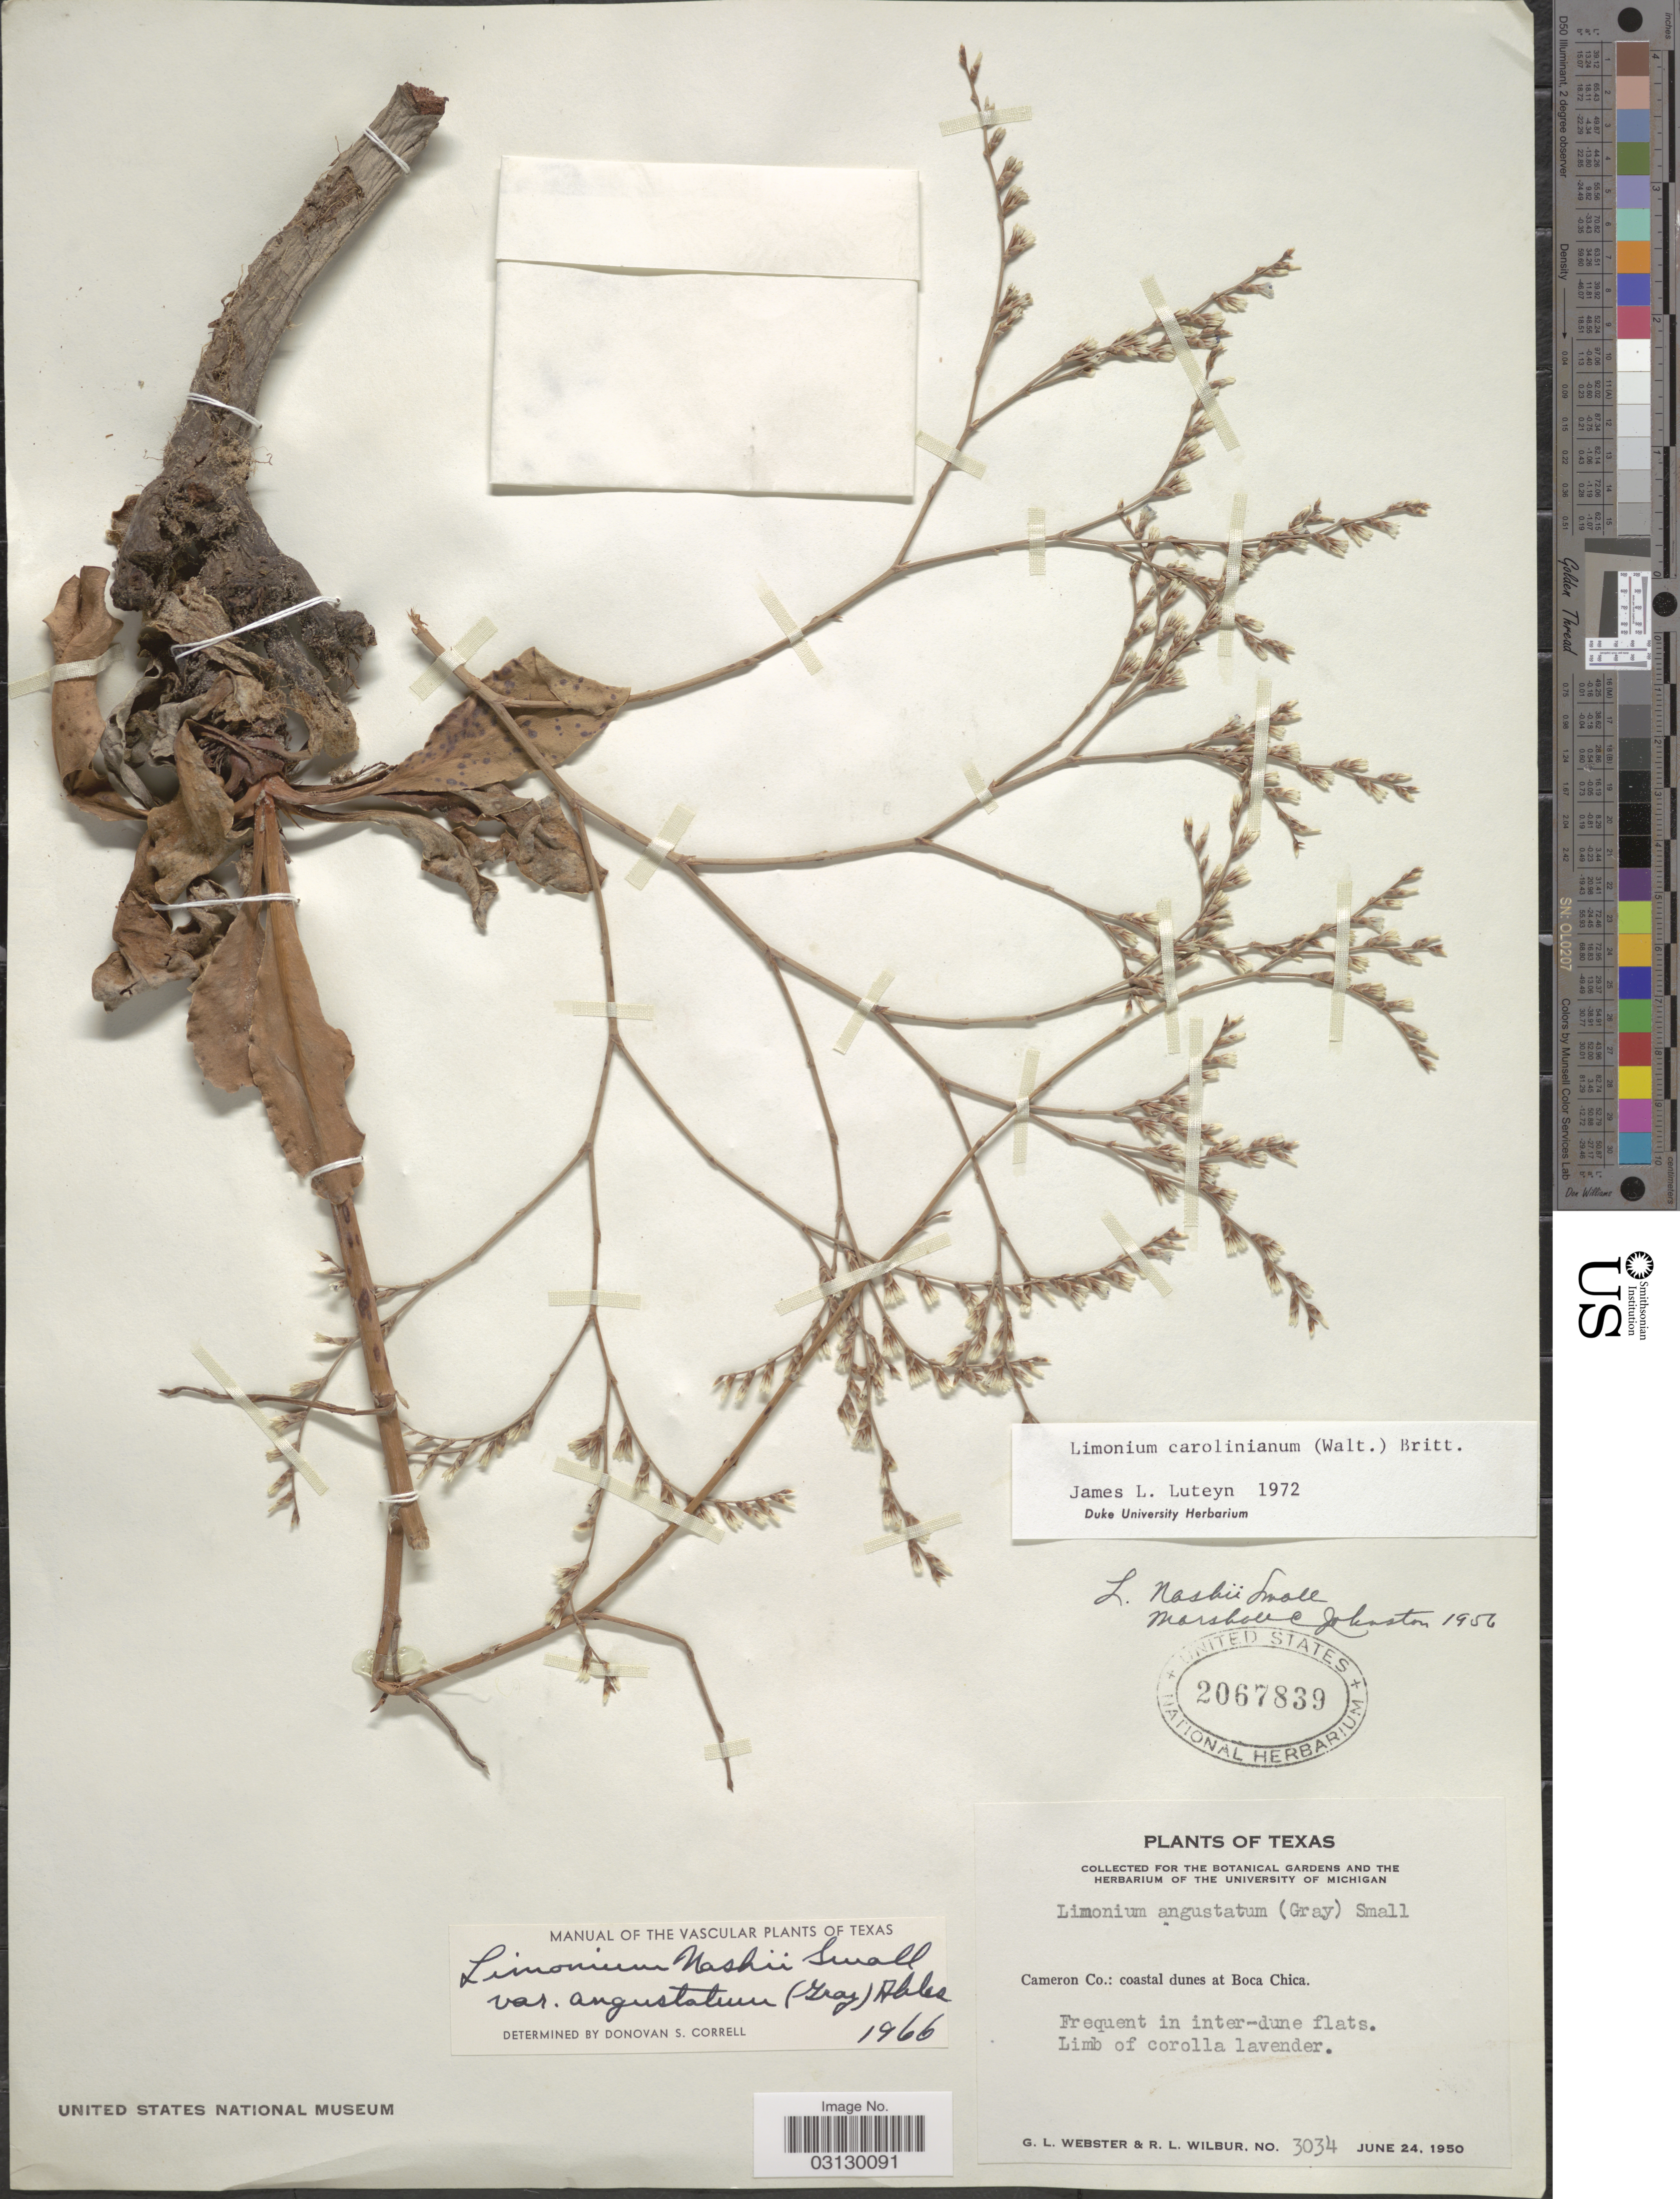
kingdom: Plantae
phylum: Tracheophyta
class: Magnoliopsida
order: Caryophyllales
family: Plumbaginaceae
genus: Limonium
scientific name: Limonium carolinianum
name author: (Walter) Britton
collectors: G. L. Webster & R. L. Wilbur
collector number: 3034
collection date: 1950-06-24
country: United States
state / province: Texas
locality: Cameron Co.: coastal dunes at Boca Chica.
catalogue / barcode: US 2067839